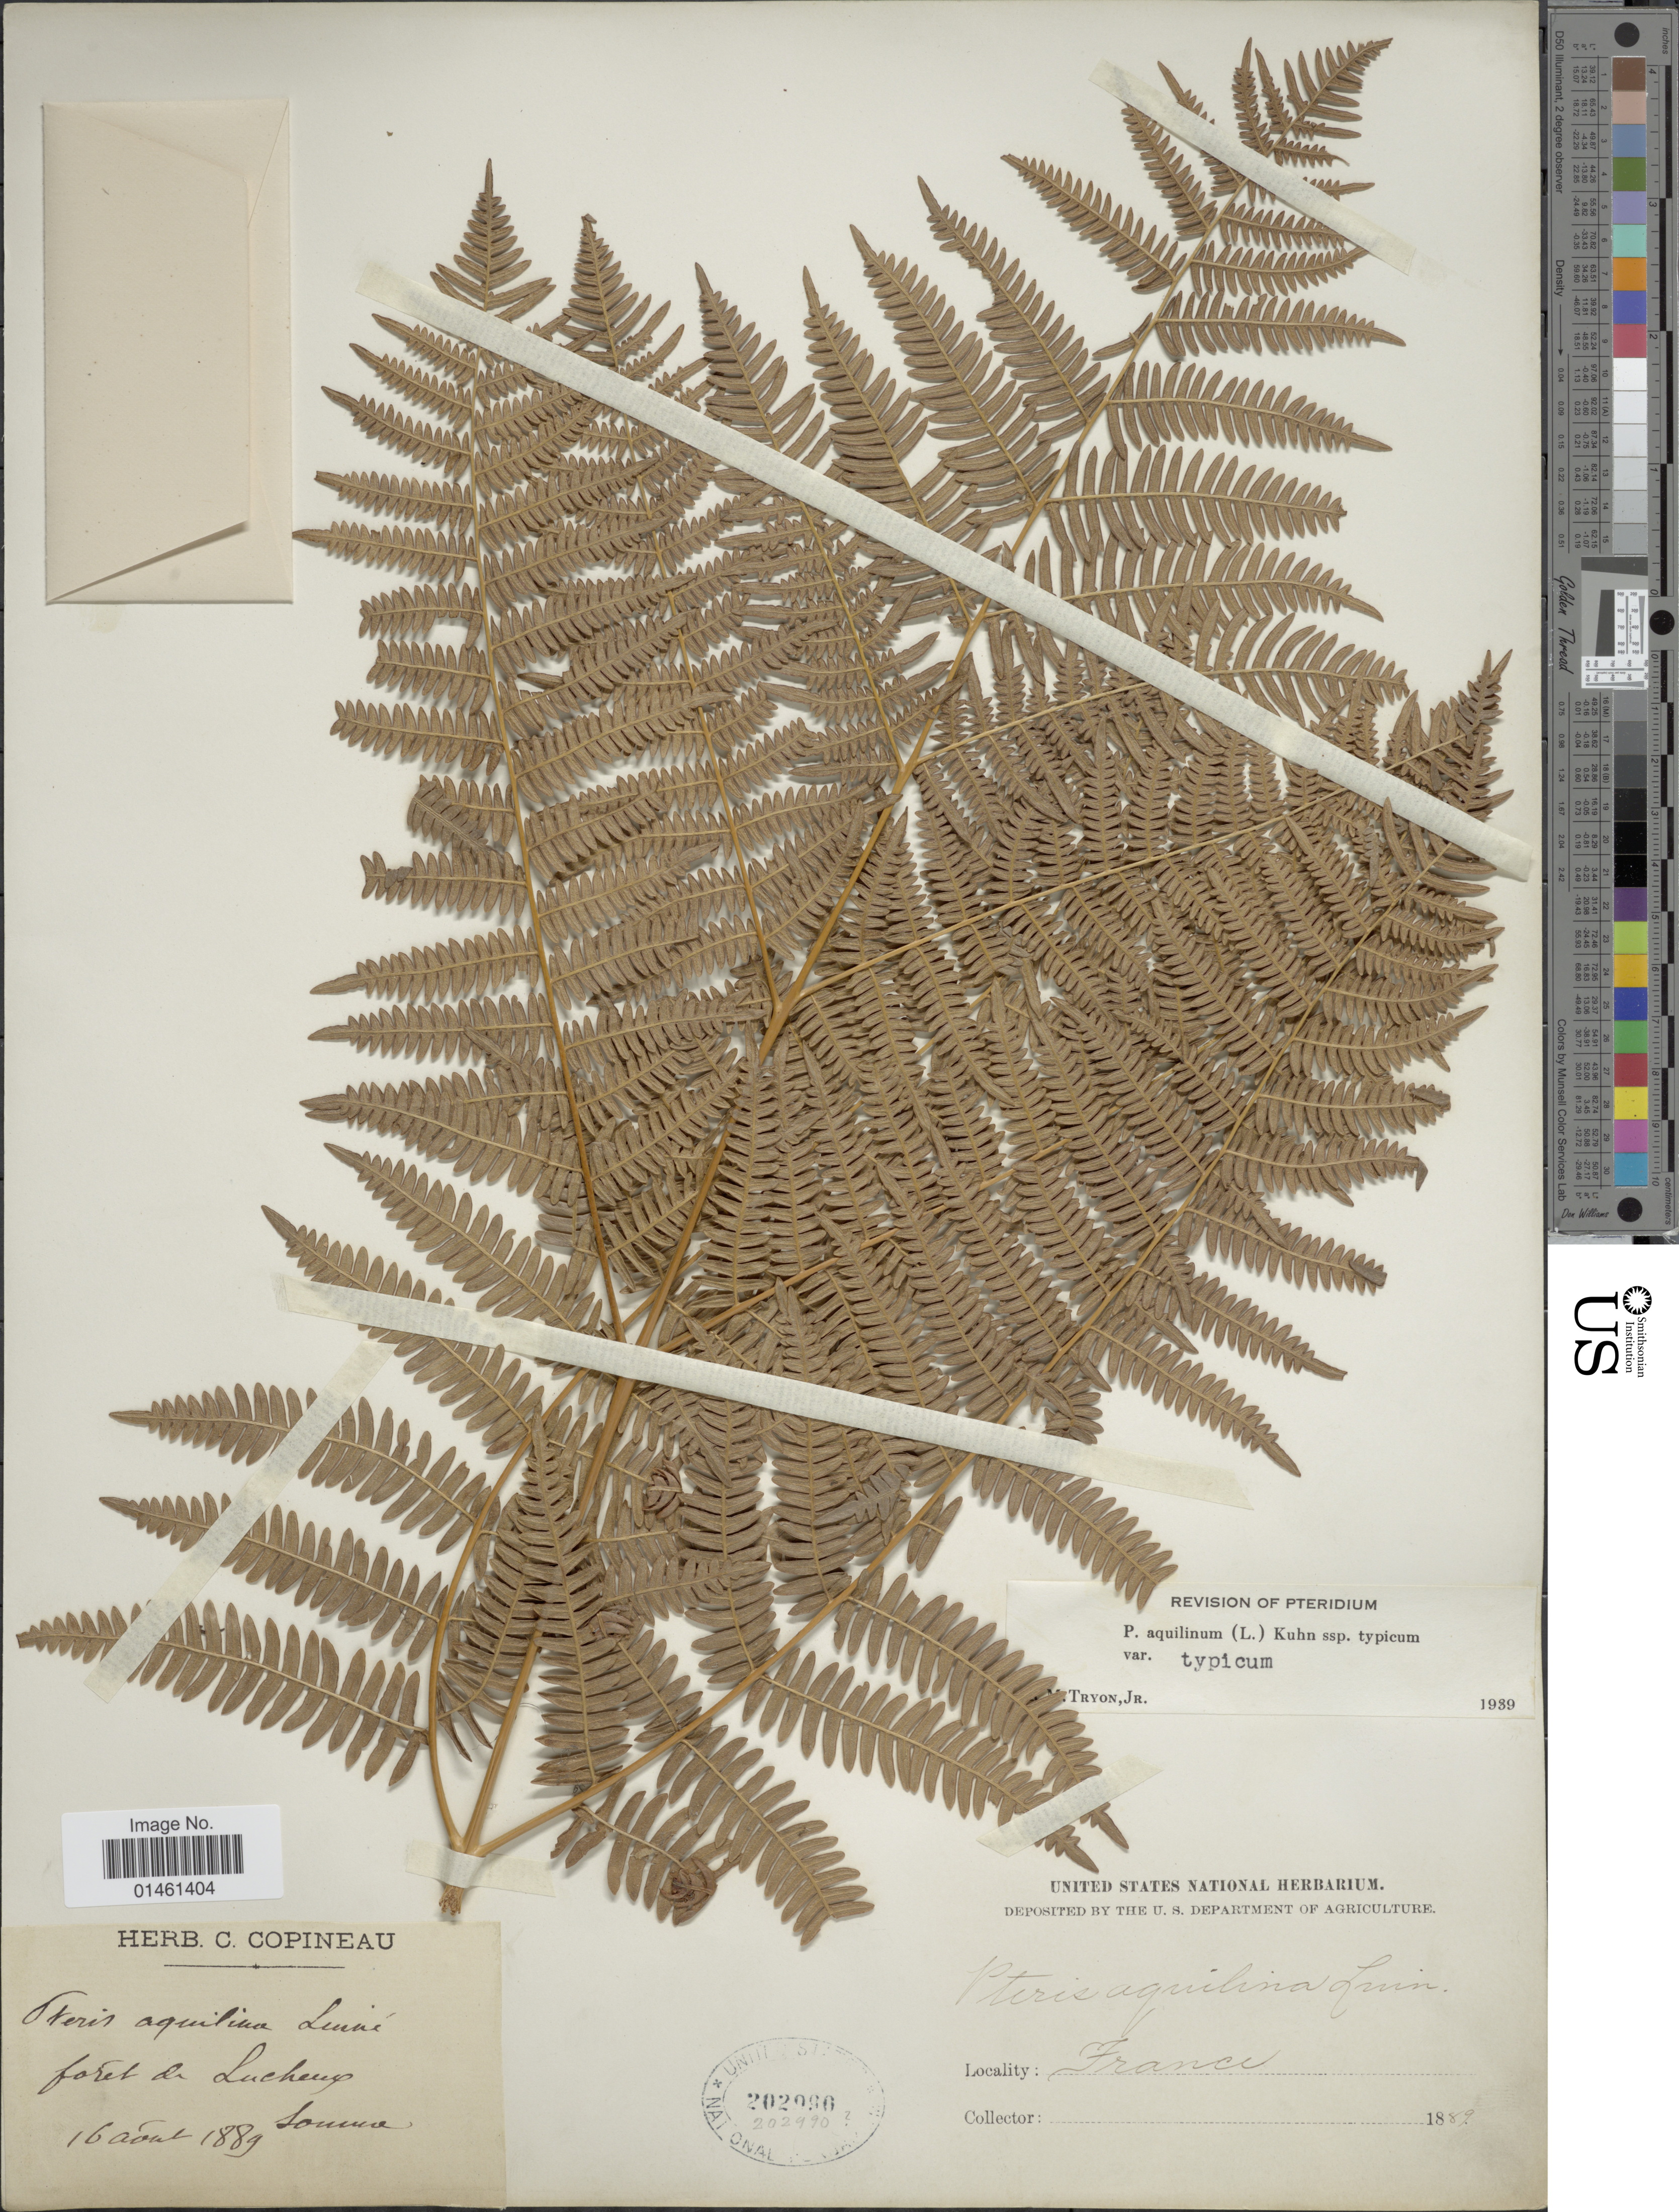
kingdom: Plantae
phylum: Tracheophyta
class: Polypodiopsida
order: Polypodiales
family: Dennstaedtiaceae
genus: Pteridium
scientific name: Pteridium aquilinum var. typicum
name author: R.M. Tryon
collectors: ex herb. C. Copineau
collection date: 1889-08-16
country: France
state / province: Hauts-de-France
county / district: Somme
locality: Forêt de Lucheux, Somme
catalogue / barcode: US 202990